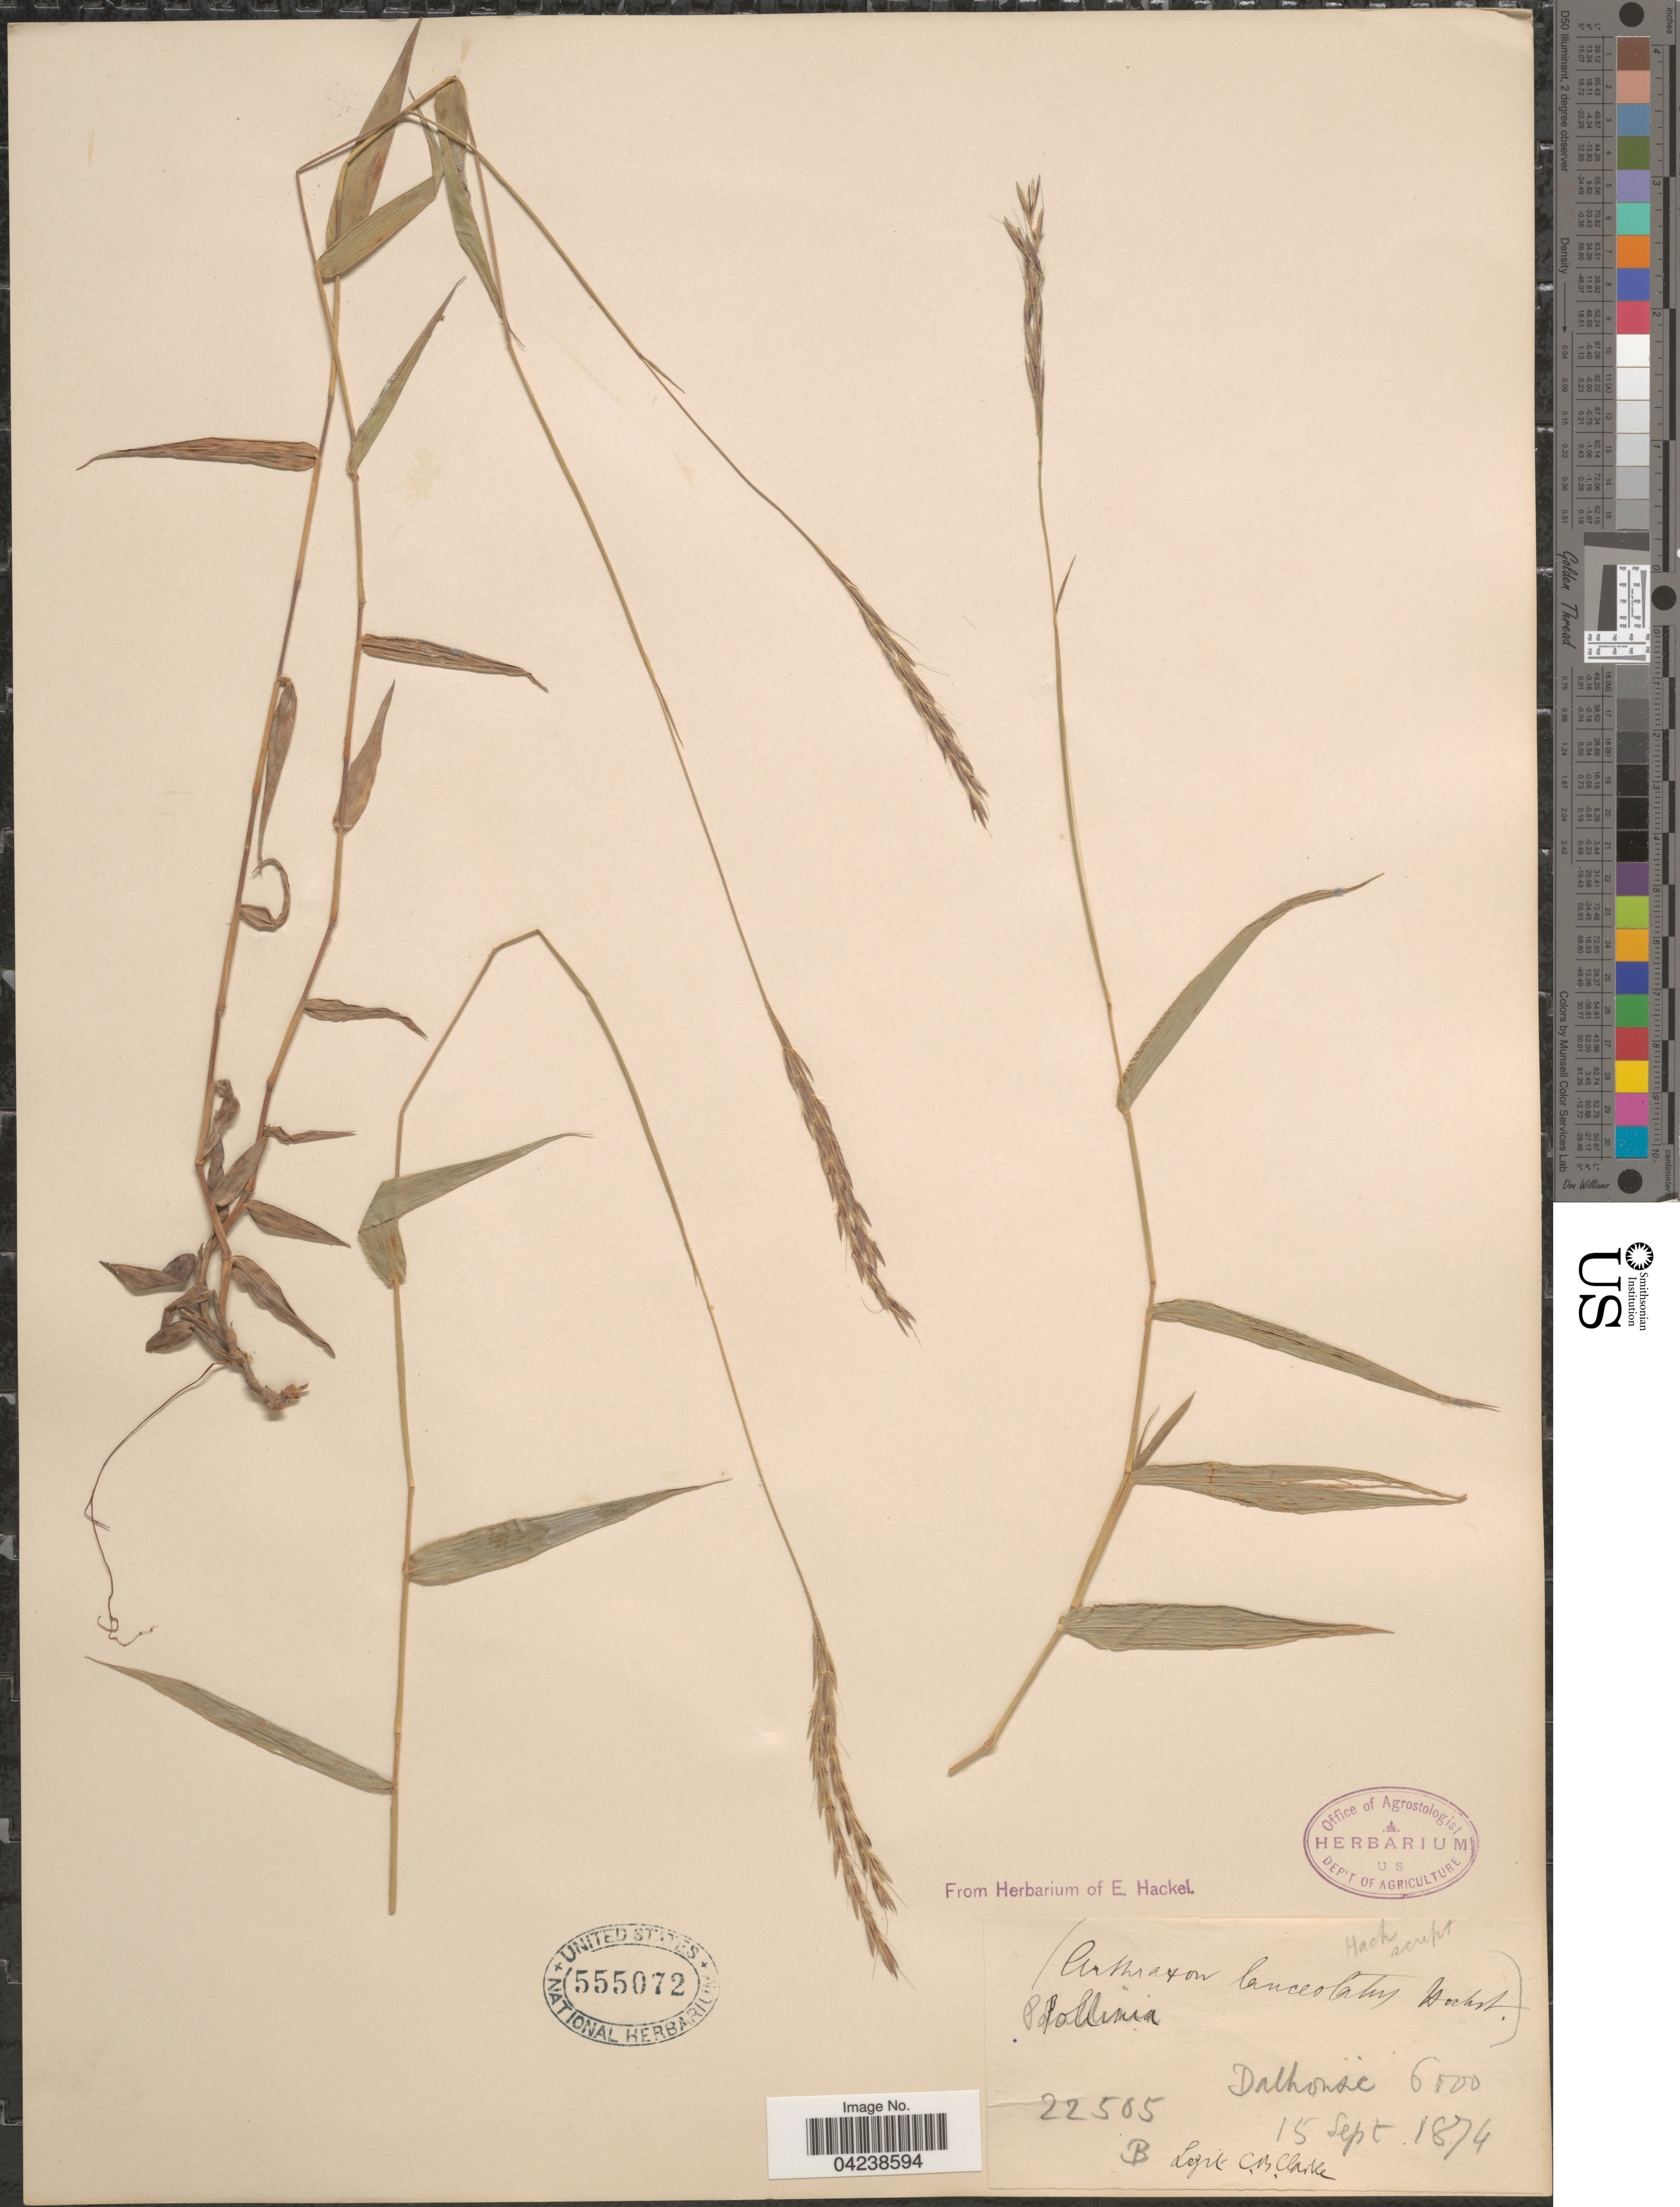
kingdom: Plantae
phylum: Tracheophyta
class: Liliopsida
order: Poales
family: Poaceae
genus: Arthraxon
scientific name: Arthraxon lanceolatus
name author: (Roxb.) Hochst.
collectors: C. B. Clarke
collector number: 22505B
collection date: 1874-09-15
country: India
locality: Dalhousie.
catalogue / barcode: US 555072